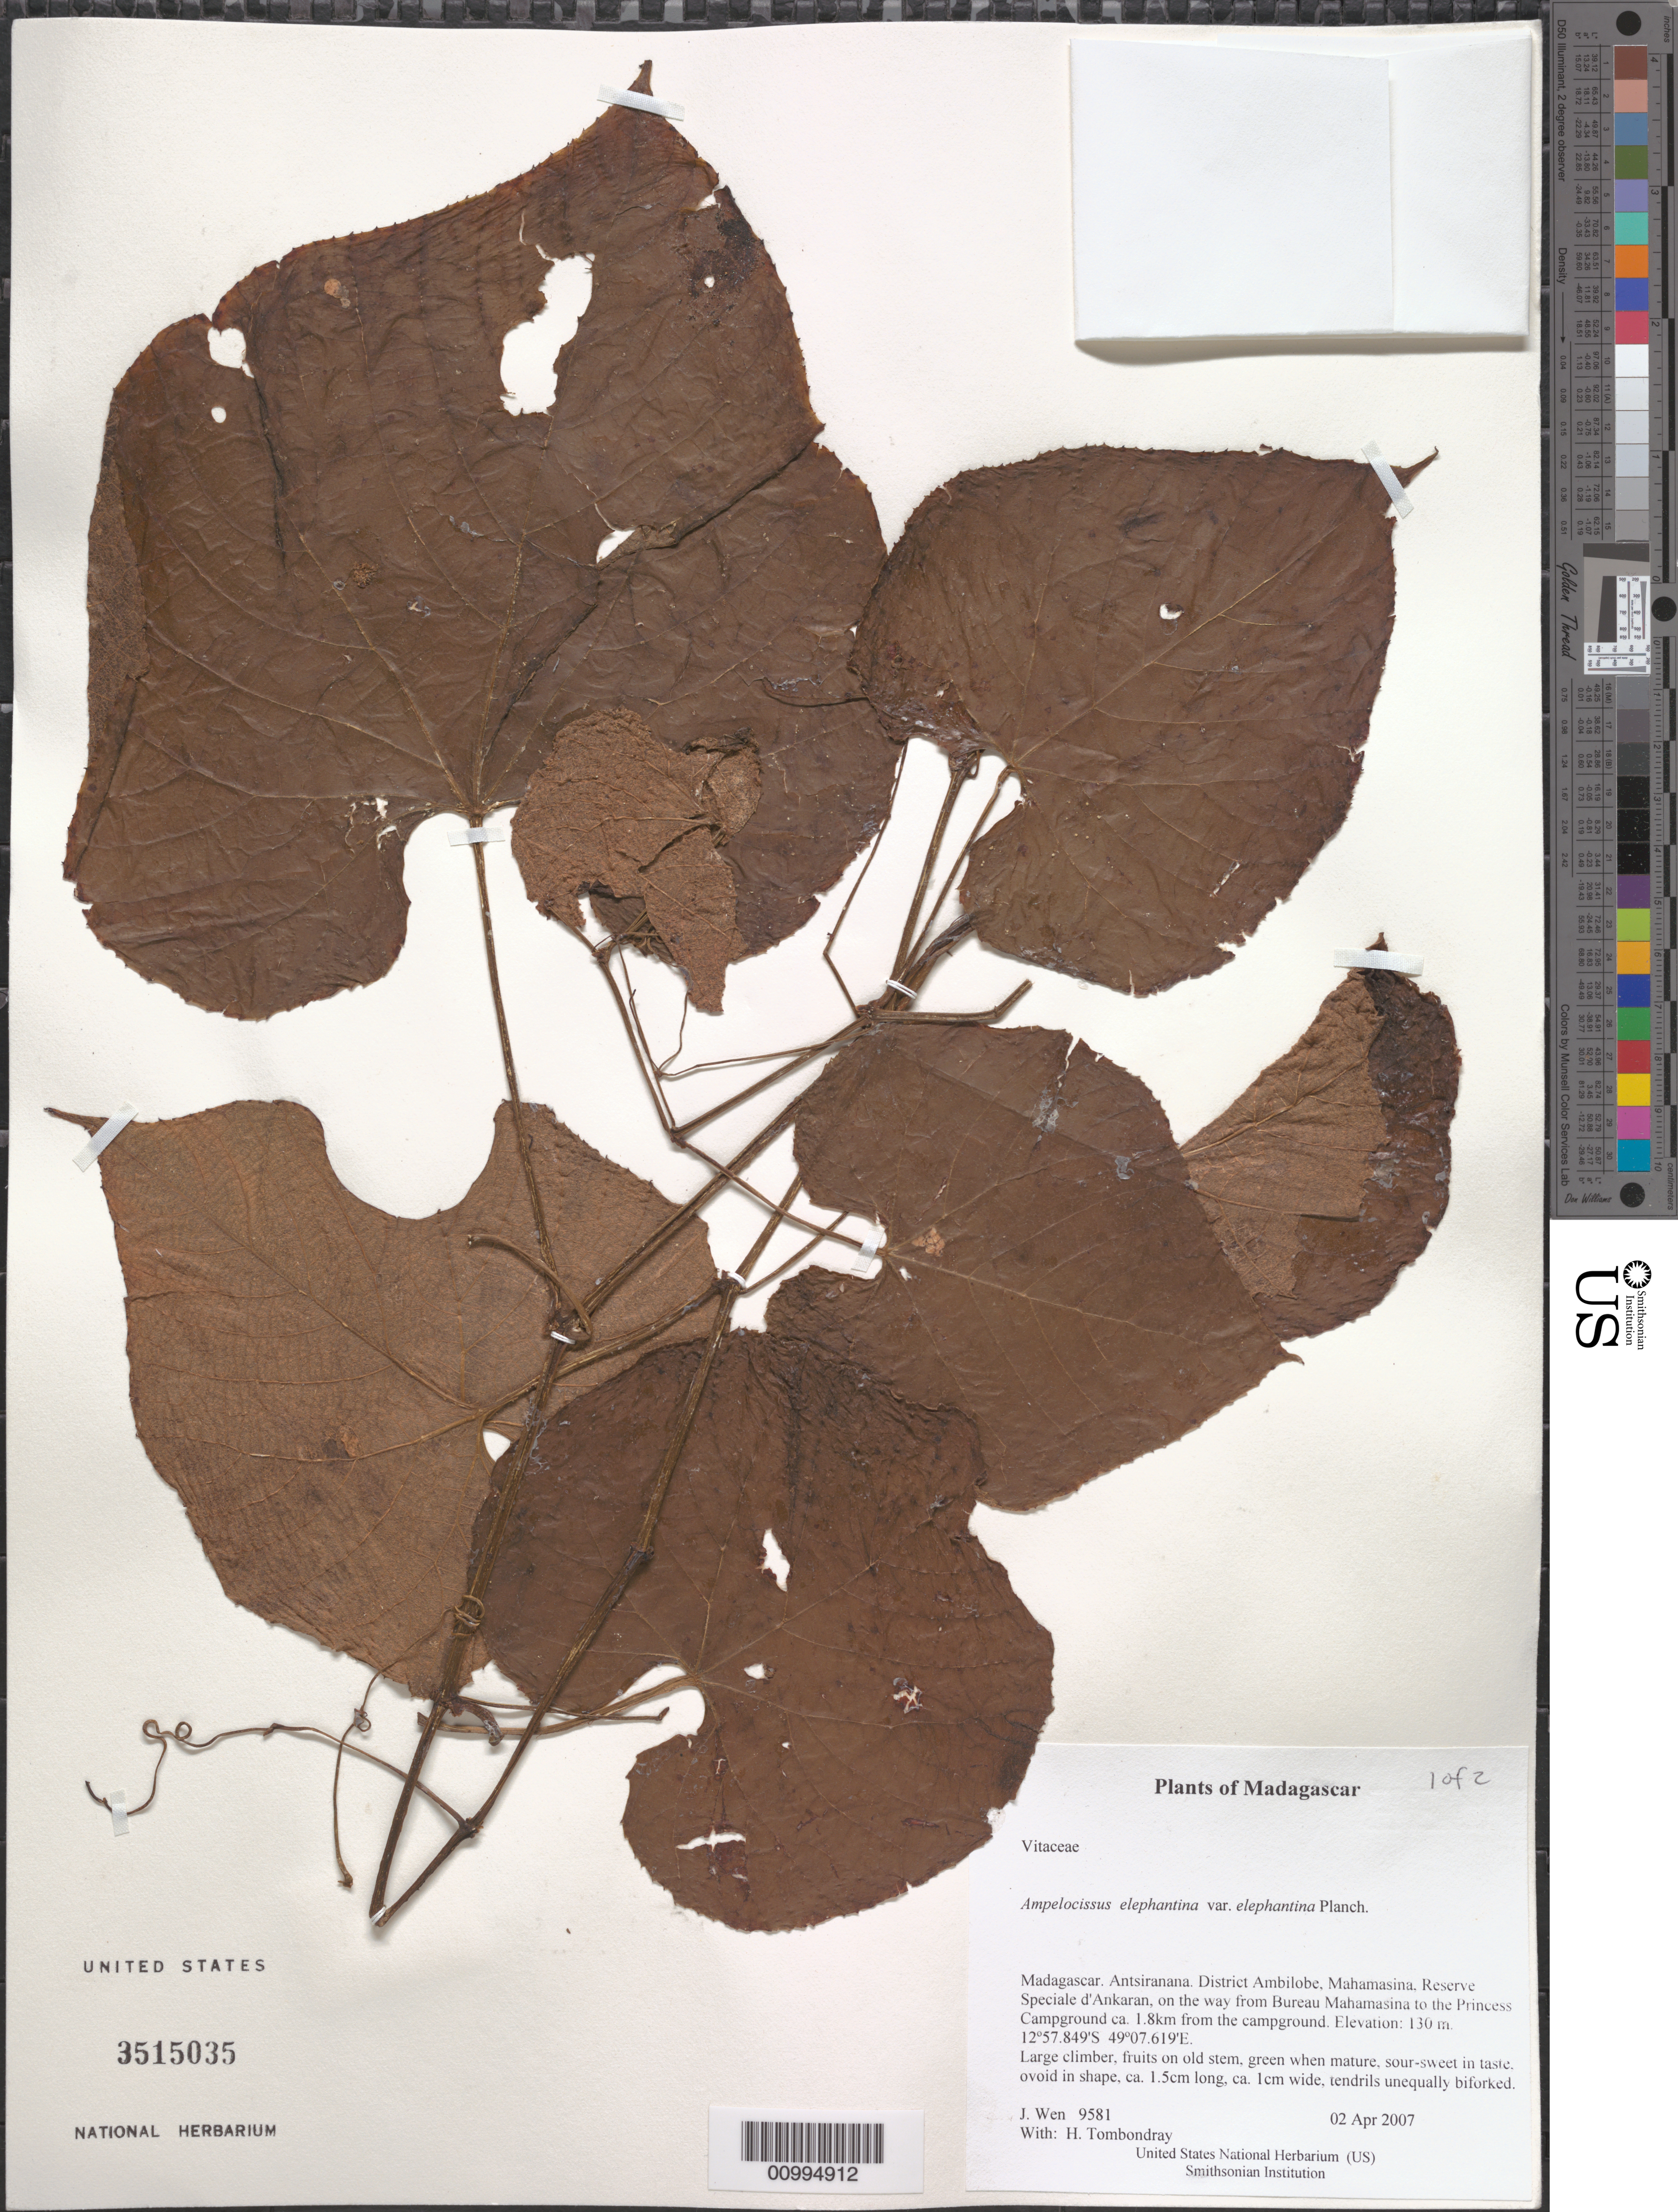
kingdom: Plantae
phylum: Tracheophyta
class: Magnoliopsida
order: Vitales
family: Vitaceae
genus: Ampelocissus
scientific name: Ampelocissus elephantina var. elephantina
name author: Planch.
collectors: J. Wen & H. Tombondray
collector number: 9581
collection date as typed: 02 Apr 2007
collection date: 2007-04-02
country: Madagascar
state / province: Diana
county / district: Ambilobe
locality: District Ambilobe, Mahamasina, Reserve Speciale d'Ankaran, on the way from Bureau Mahamasina to the Princess Campground ca. 1.8km from the campground.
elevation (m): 130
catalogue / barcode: US 3515035